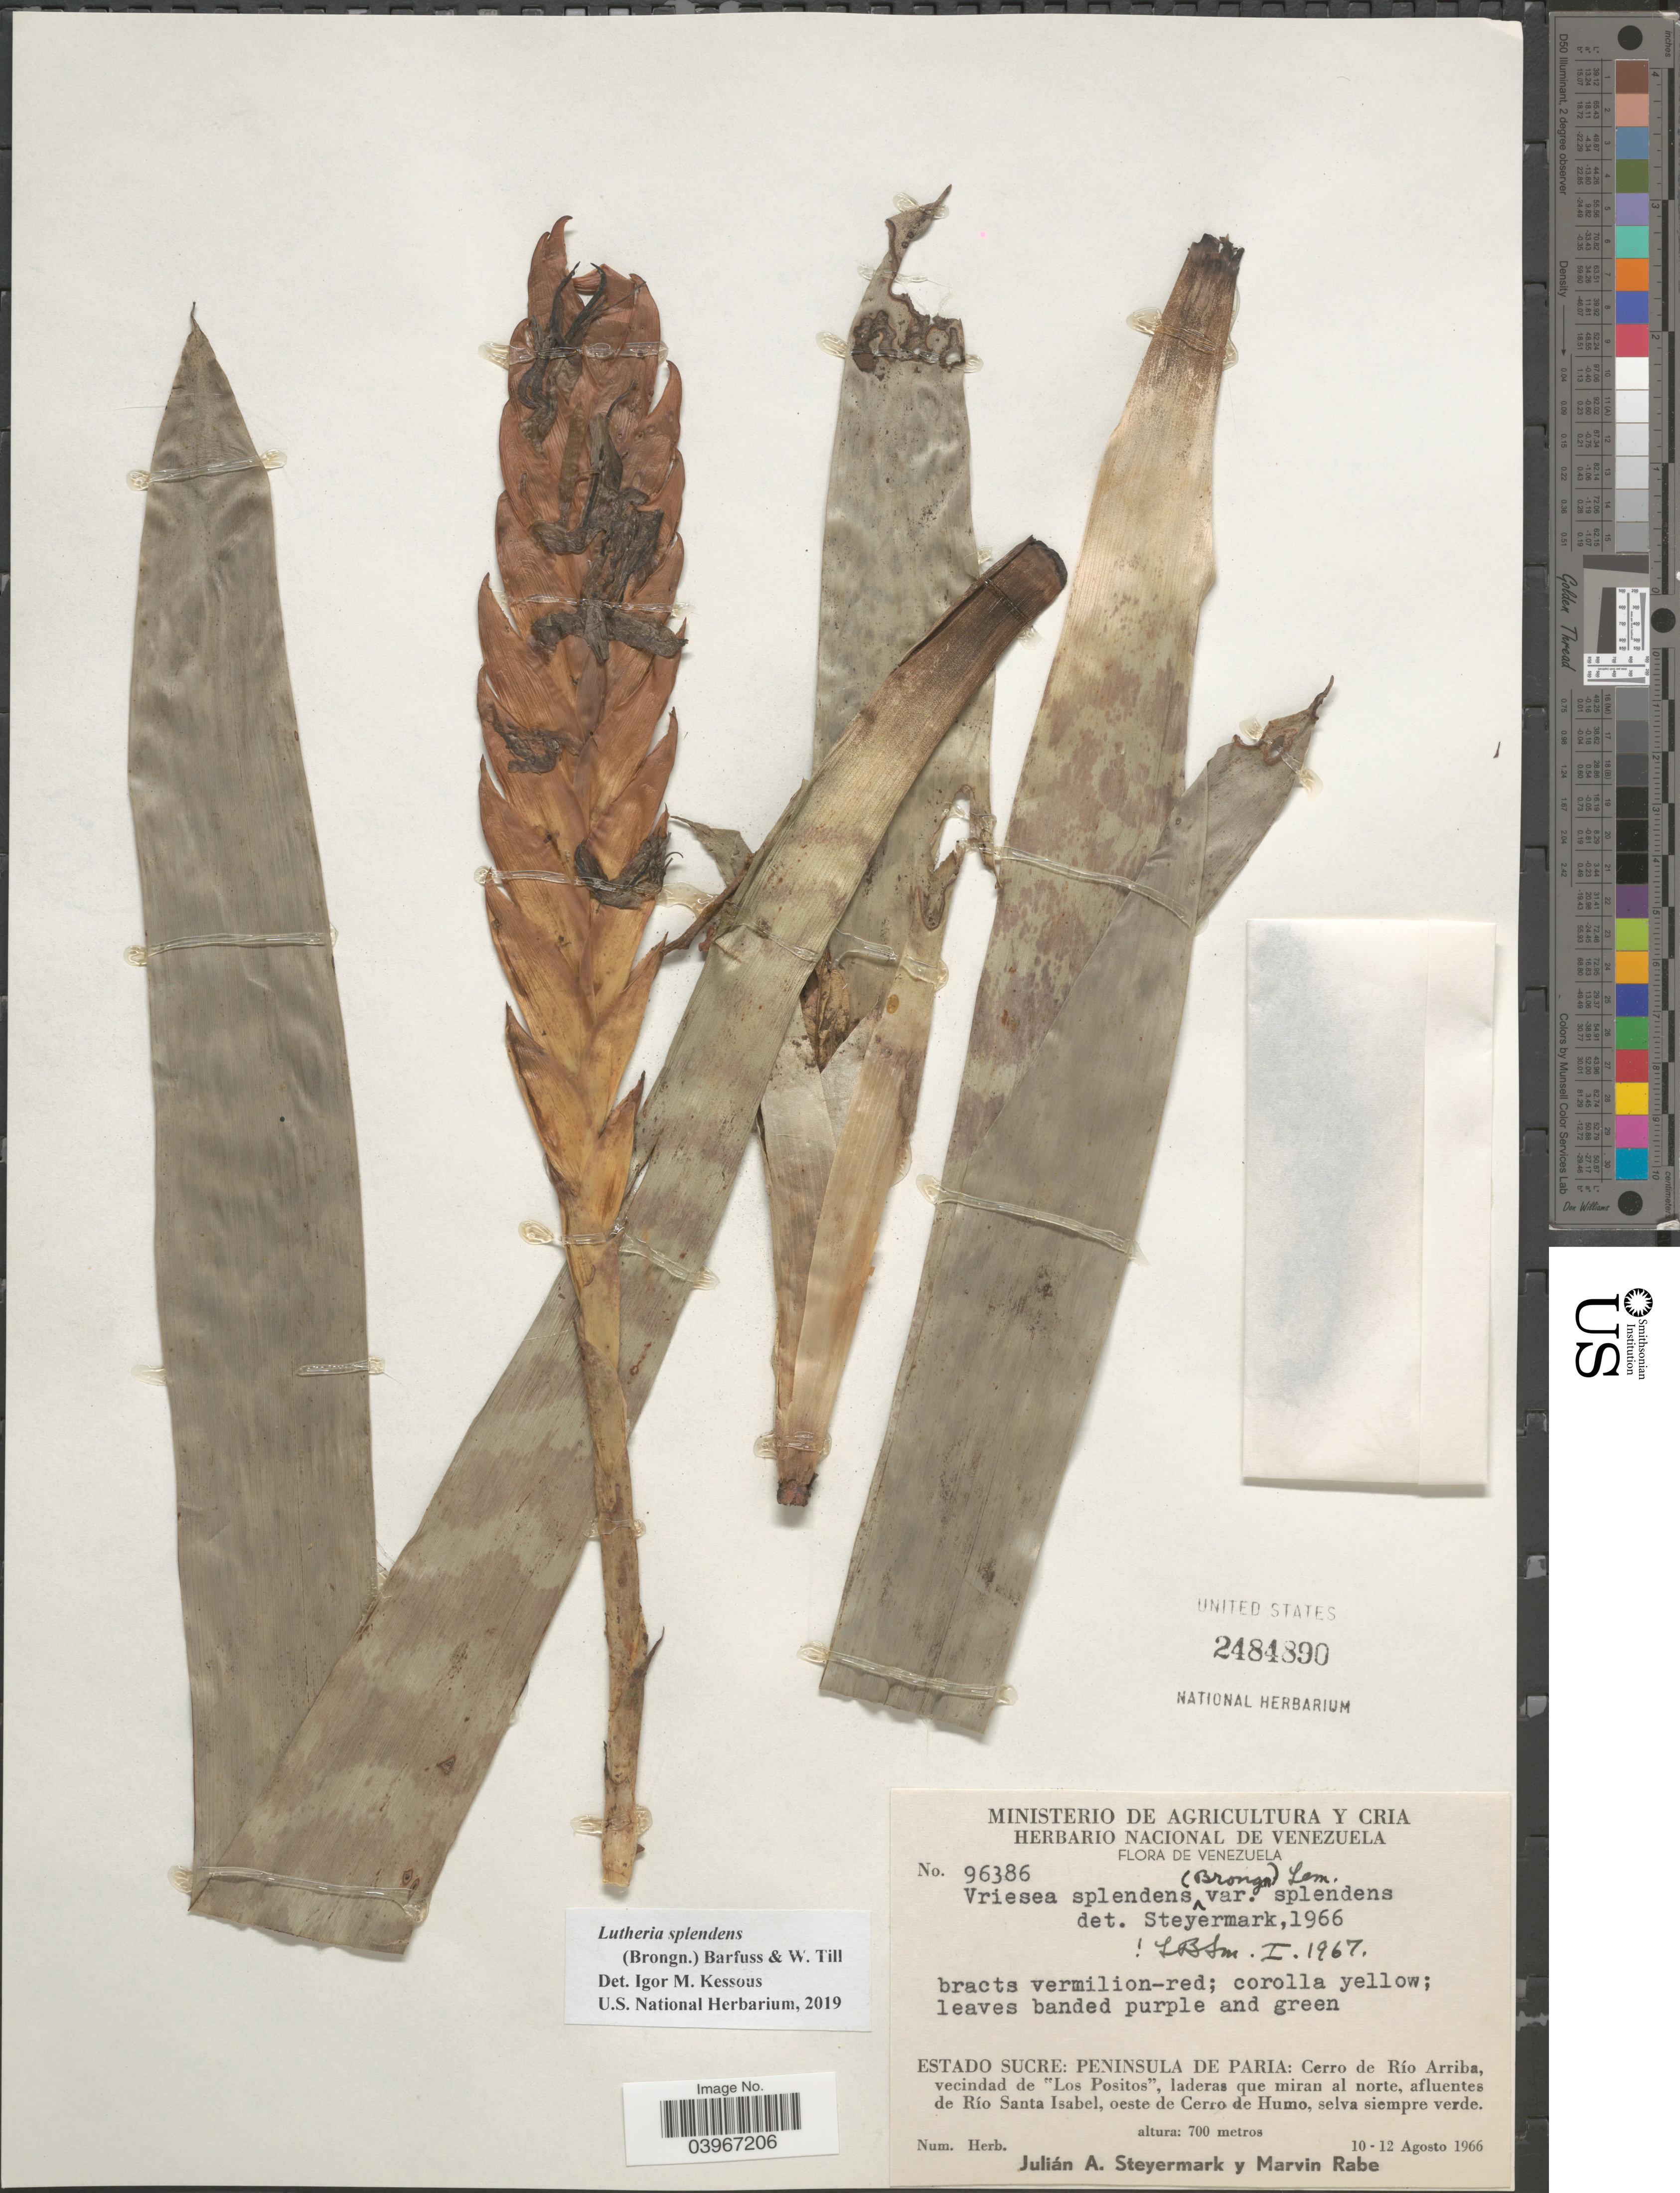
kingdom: Plantae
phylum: Tracheophyta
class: Liliopsida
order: Poales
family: Bromeliaceae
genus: Lutheria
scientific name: Lutheria splendens var. splendens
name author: (Brongn.) Barfuss & W. Till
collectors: J. Steyermark & M. Rabe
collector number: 96386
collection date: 1966-08-10/1966-08-12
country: Venezuela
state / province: Sucre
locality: Peninsula de Paria: Cerro de Río Arriba, vecindad de "Los Positos", laderas que miran al norte, afluentes de Río Santa Isabel, oeste de Cerro de Humo, selva siempre verde.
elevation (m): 700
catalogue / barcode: US 2484890